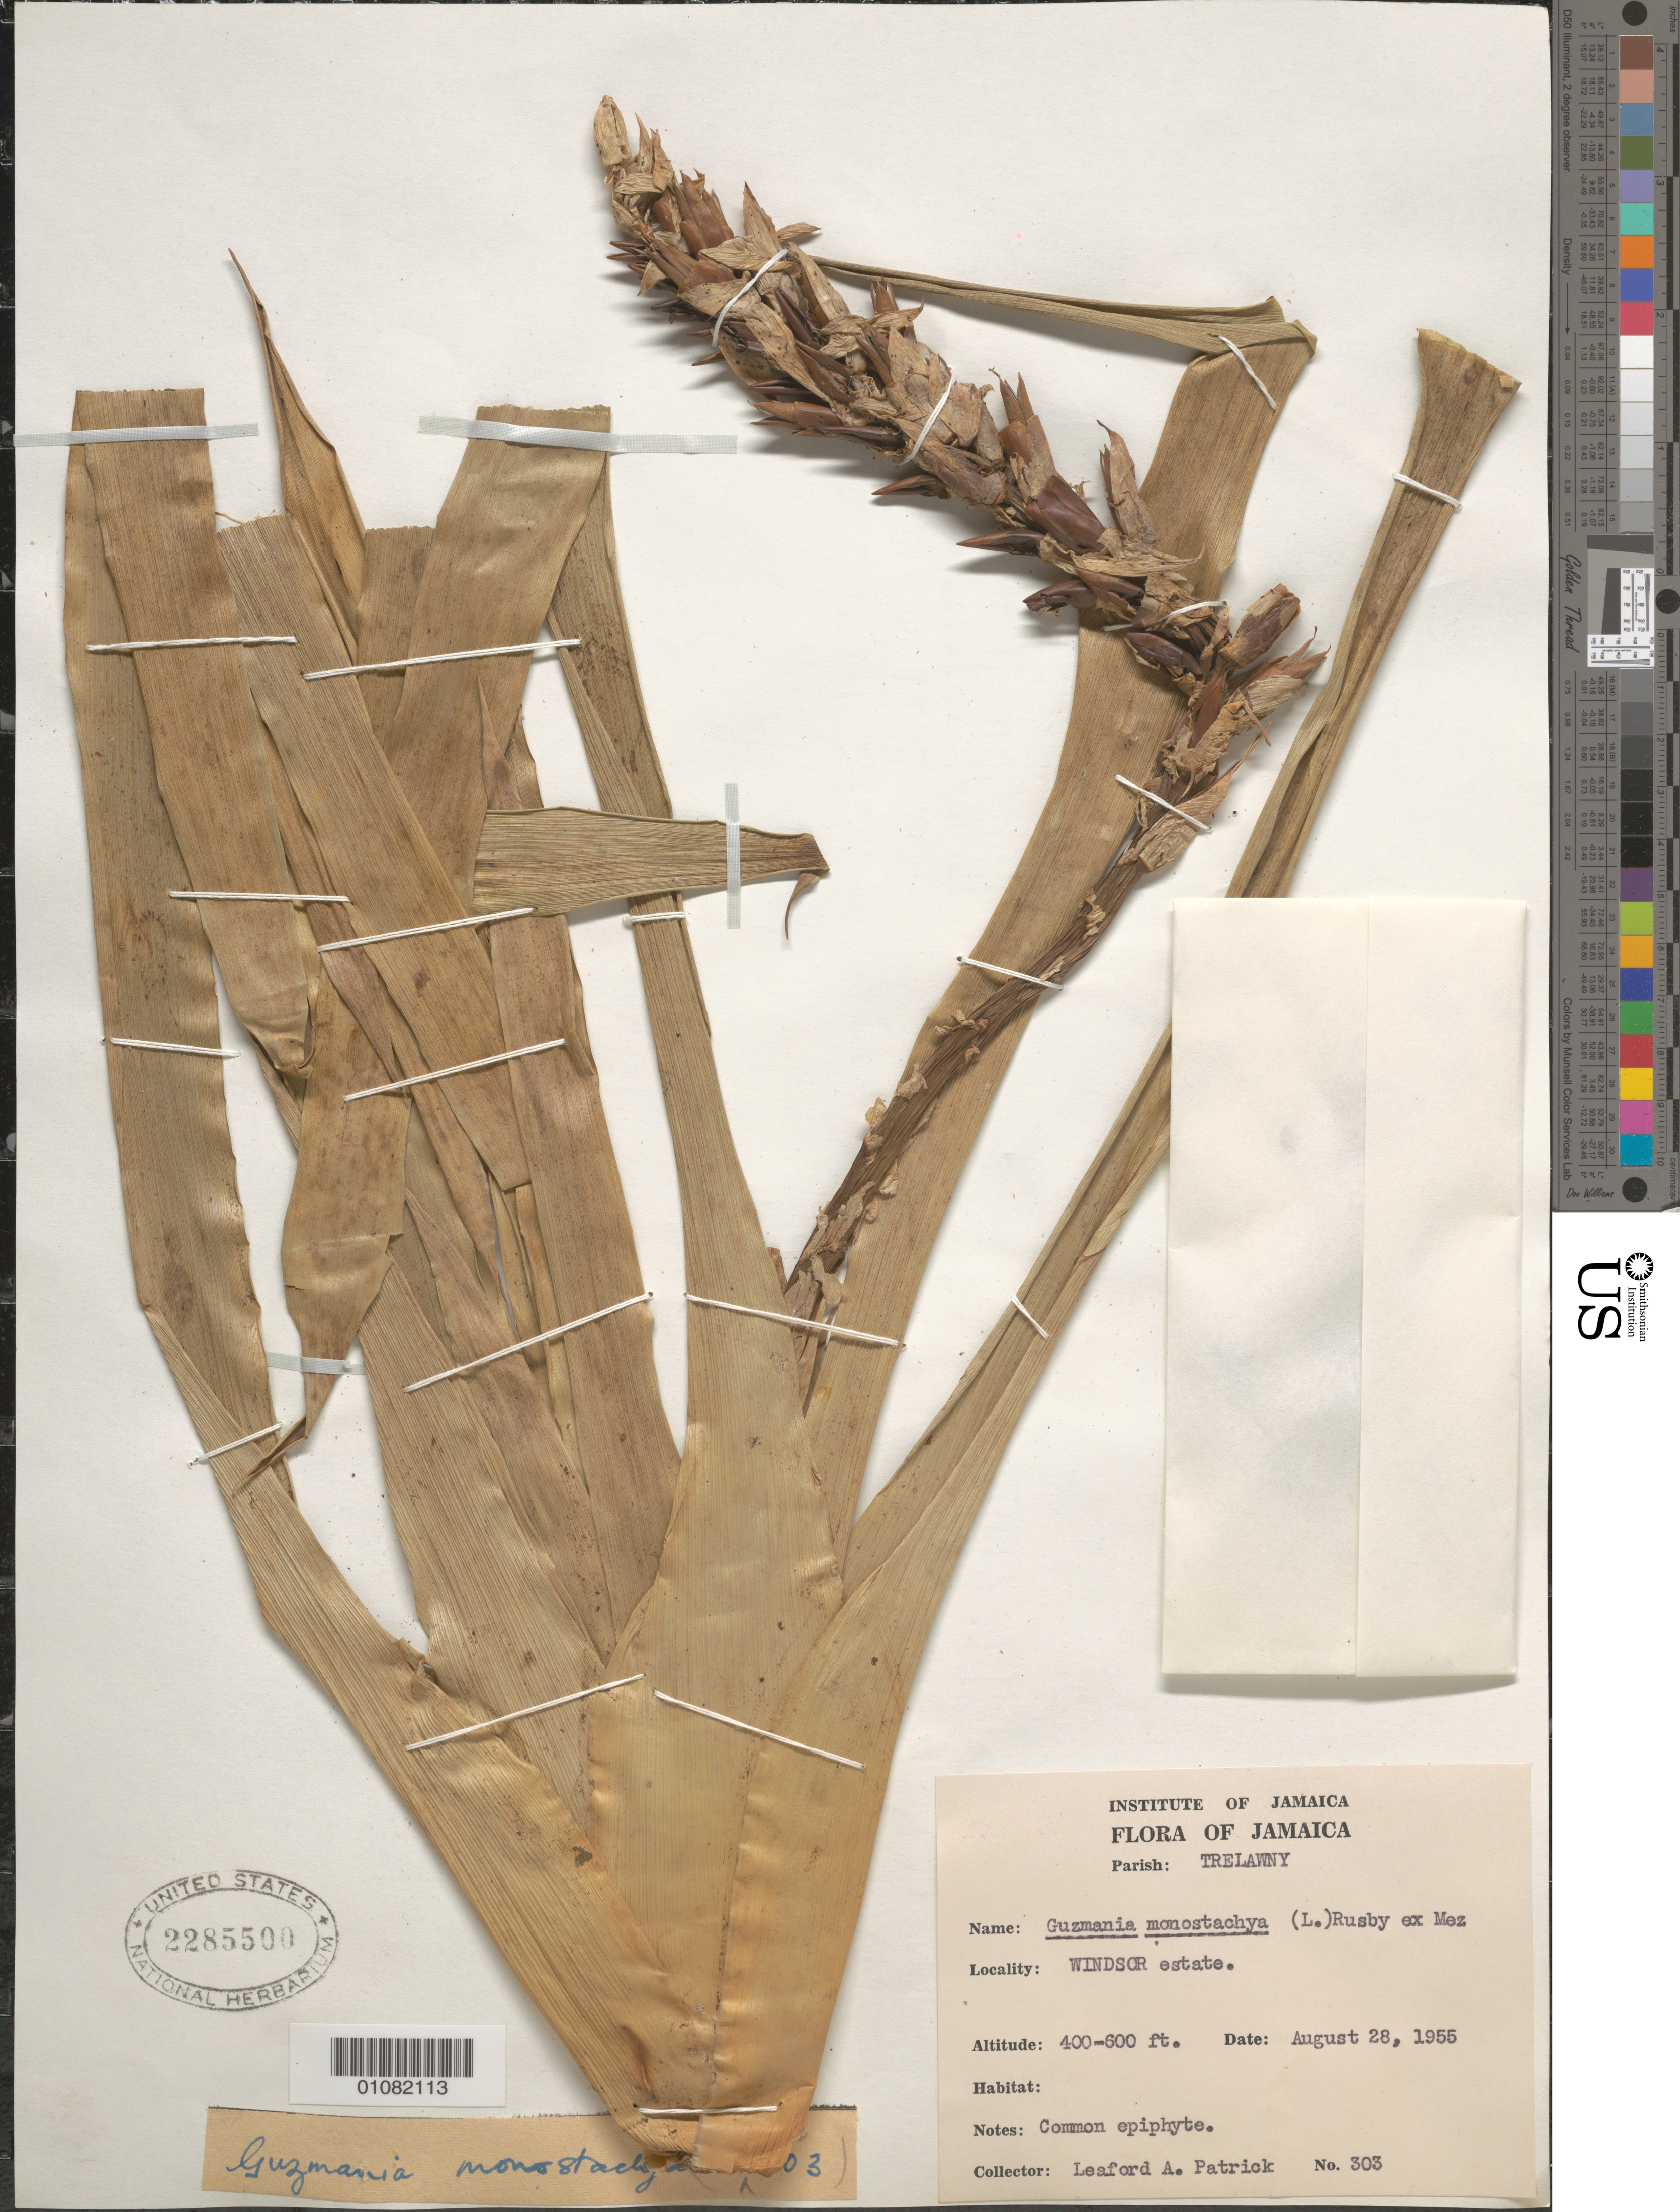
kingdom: Plantae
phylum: Tracheophyta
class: Liliopsida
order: Poales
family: Bromeliaceae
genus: Guzmania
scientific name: Guzmania monostachia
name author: (L.) Rusby ex Mez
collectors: L. Patrick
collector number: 303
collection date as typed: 28 Aug 1955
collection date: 1955-08-28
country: Jamaica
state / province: Trelawny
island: Jamaica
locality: Windsor estate.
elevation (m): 122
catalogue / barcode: US 2285500